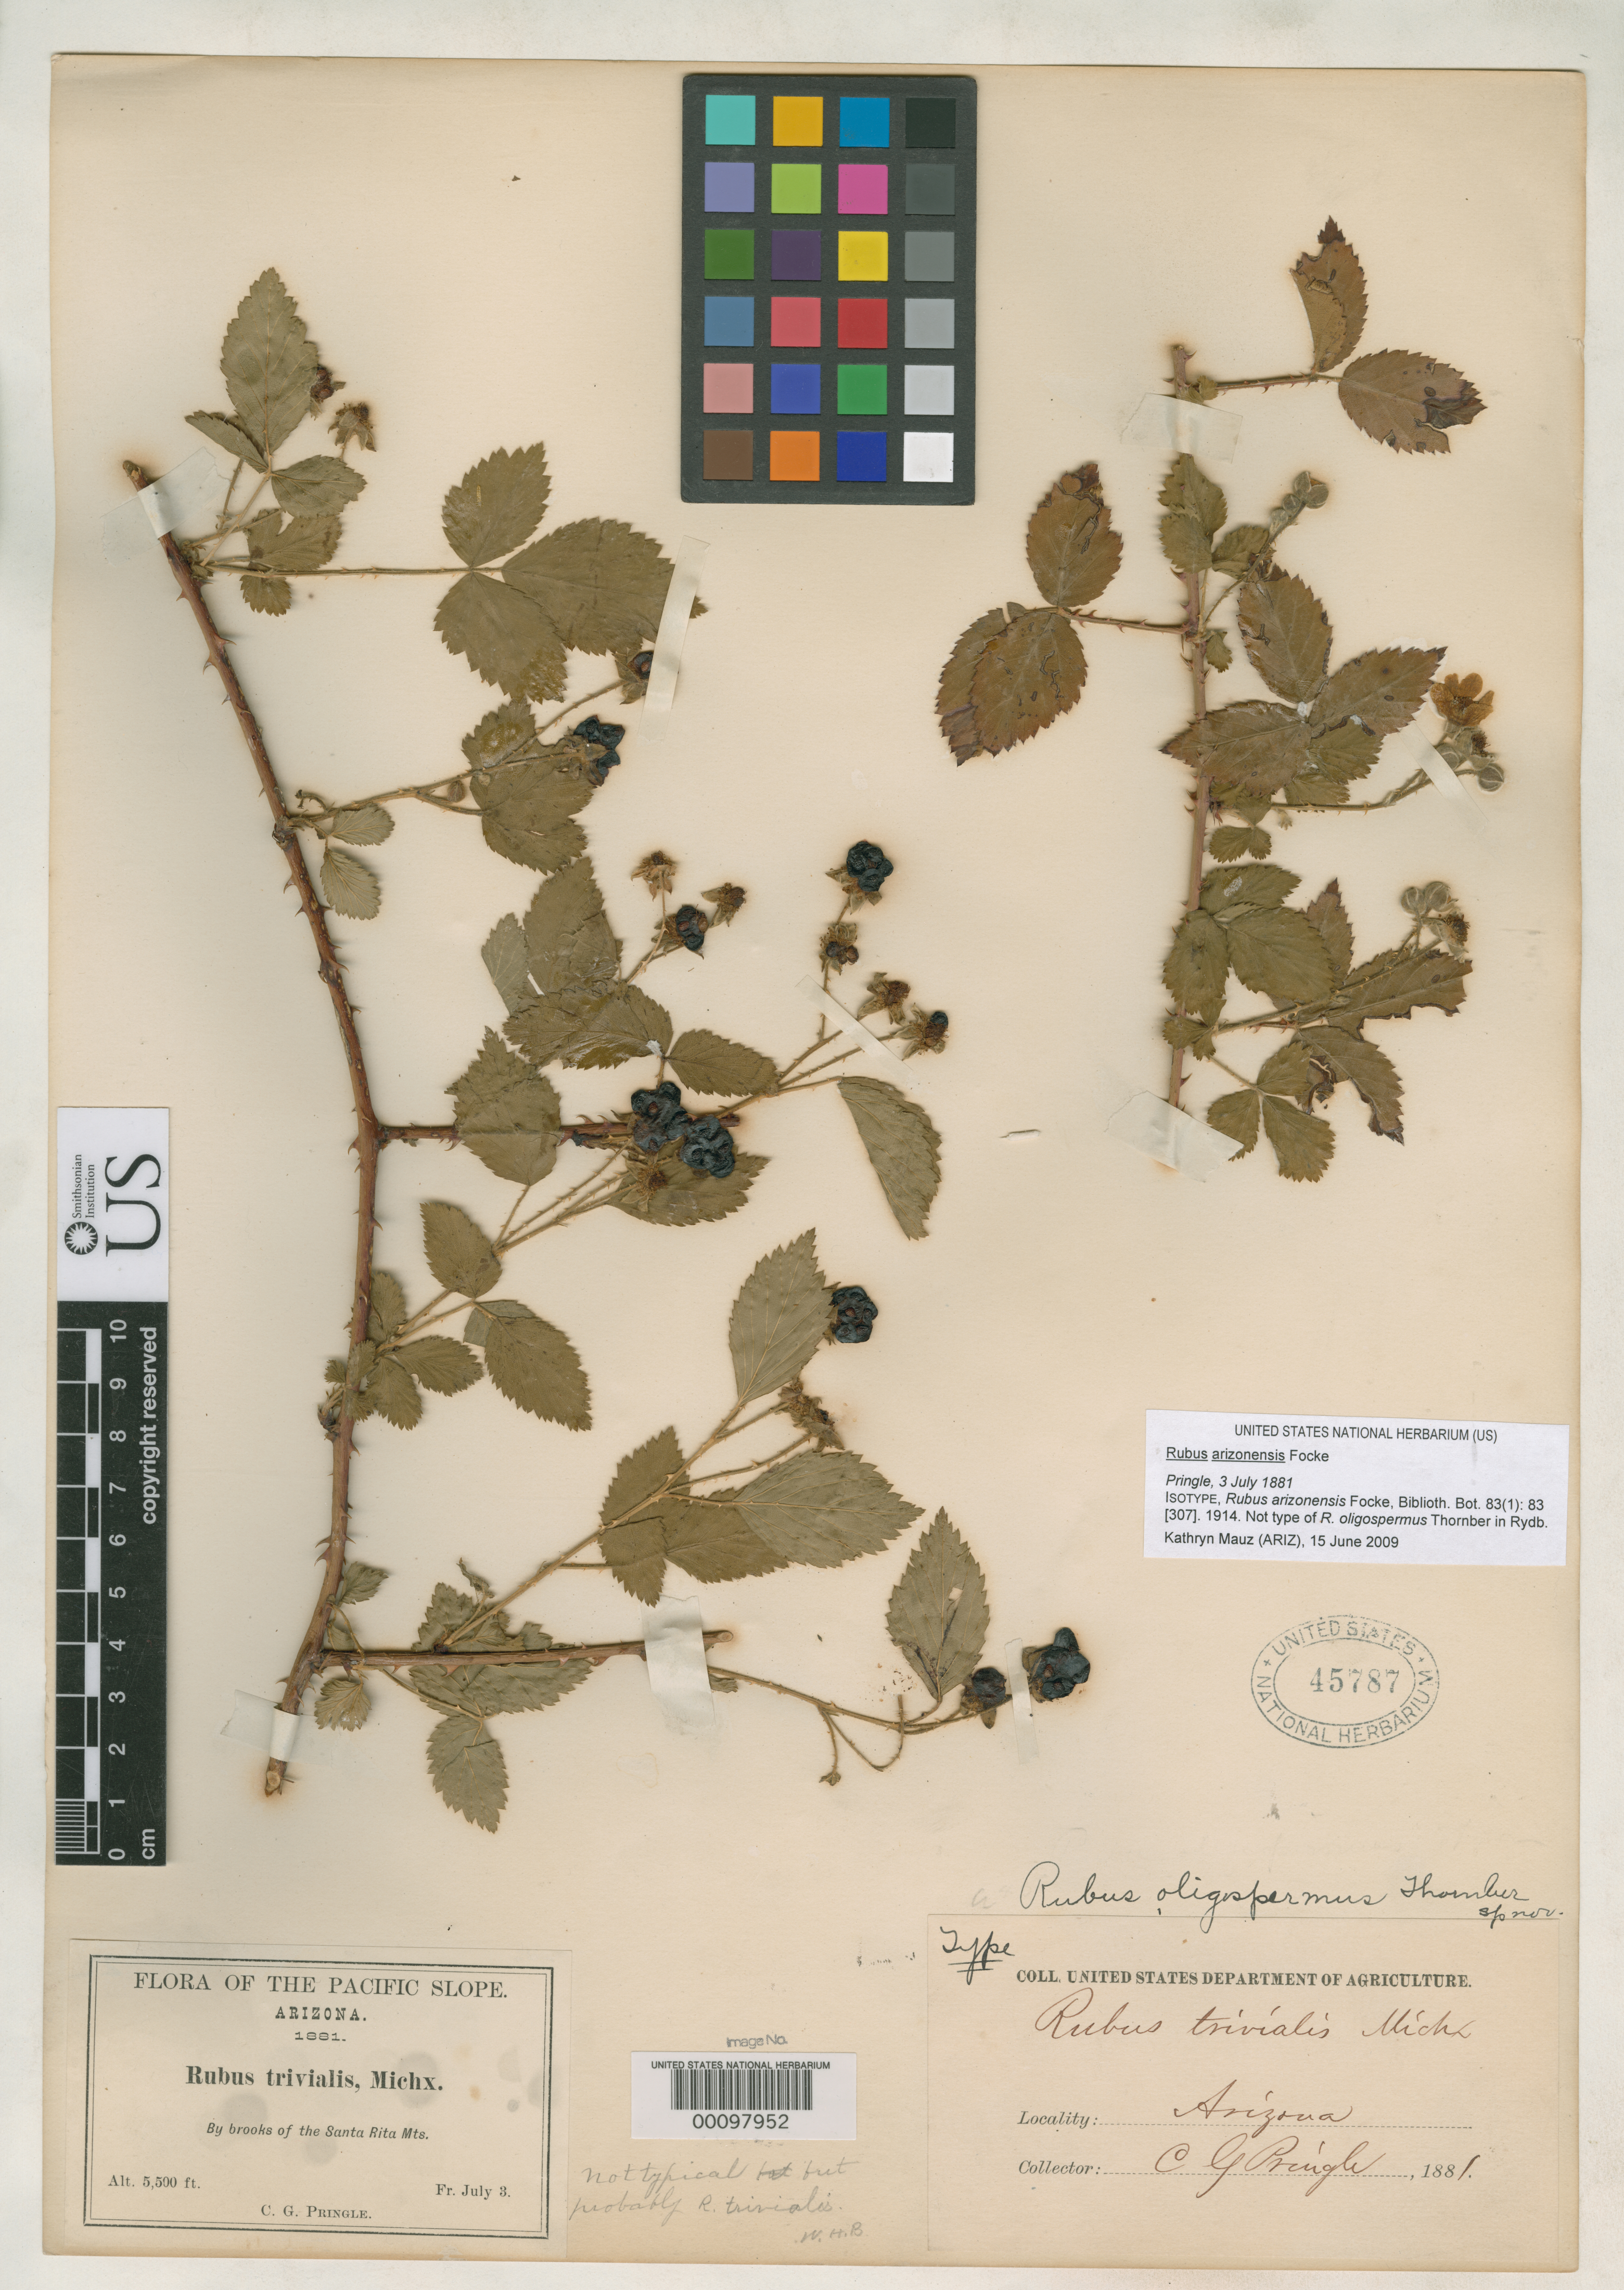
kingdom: Plantae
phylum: Tracheophyta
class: Magnoliopsida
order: Rosales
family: Rosaceae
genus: Rubus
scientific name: Rubus arizonensis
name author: Focke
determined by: Mauz, Kathryn, (ARIZ)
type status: Isotype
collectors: C. G. Pringle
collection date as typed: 03 Jul 1881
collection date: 1881-07-03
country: United States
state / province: Arizona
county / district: Pima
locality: By brooks of the Santa Rita Mts. [Protologue, "in Arizona an Gewässern der Santa Rita Berge in 1600 m. Höhe"]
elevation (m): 1676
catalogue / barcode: US 45787